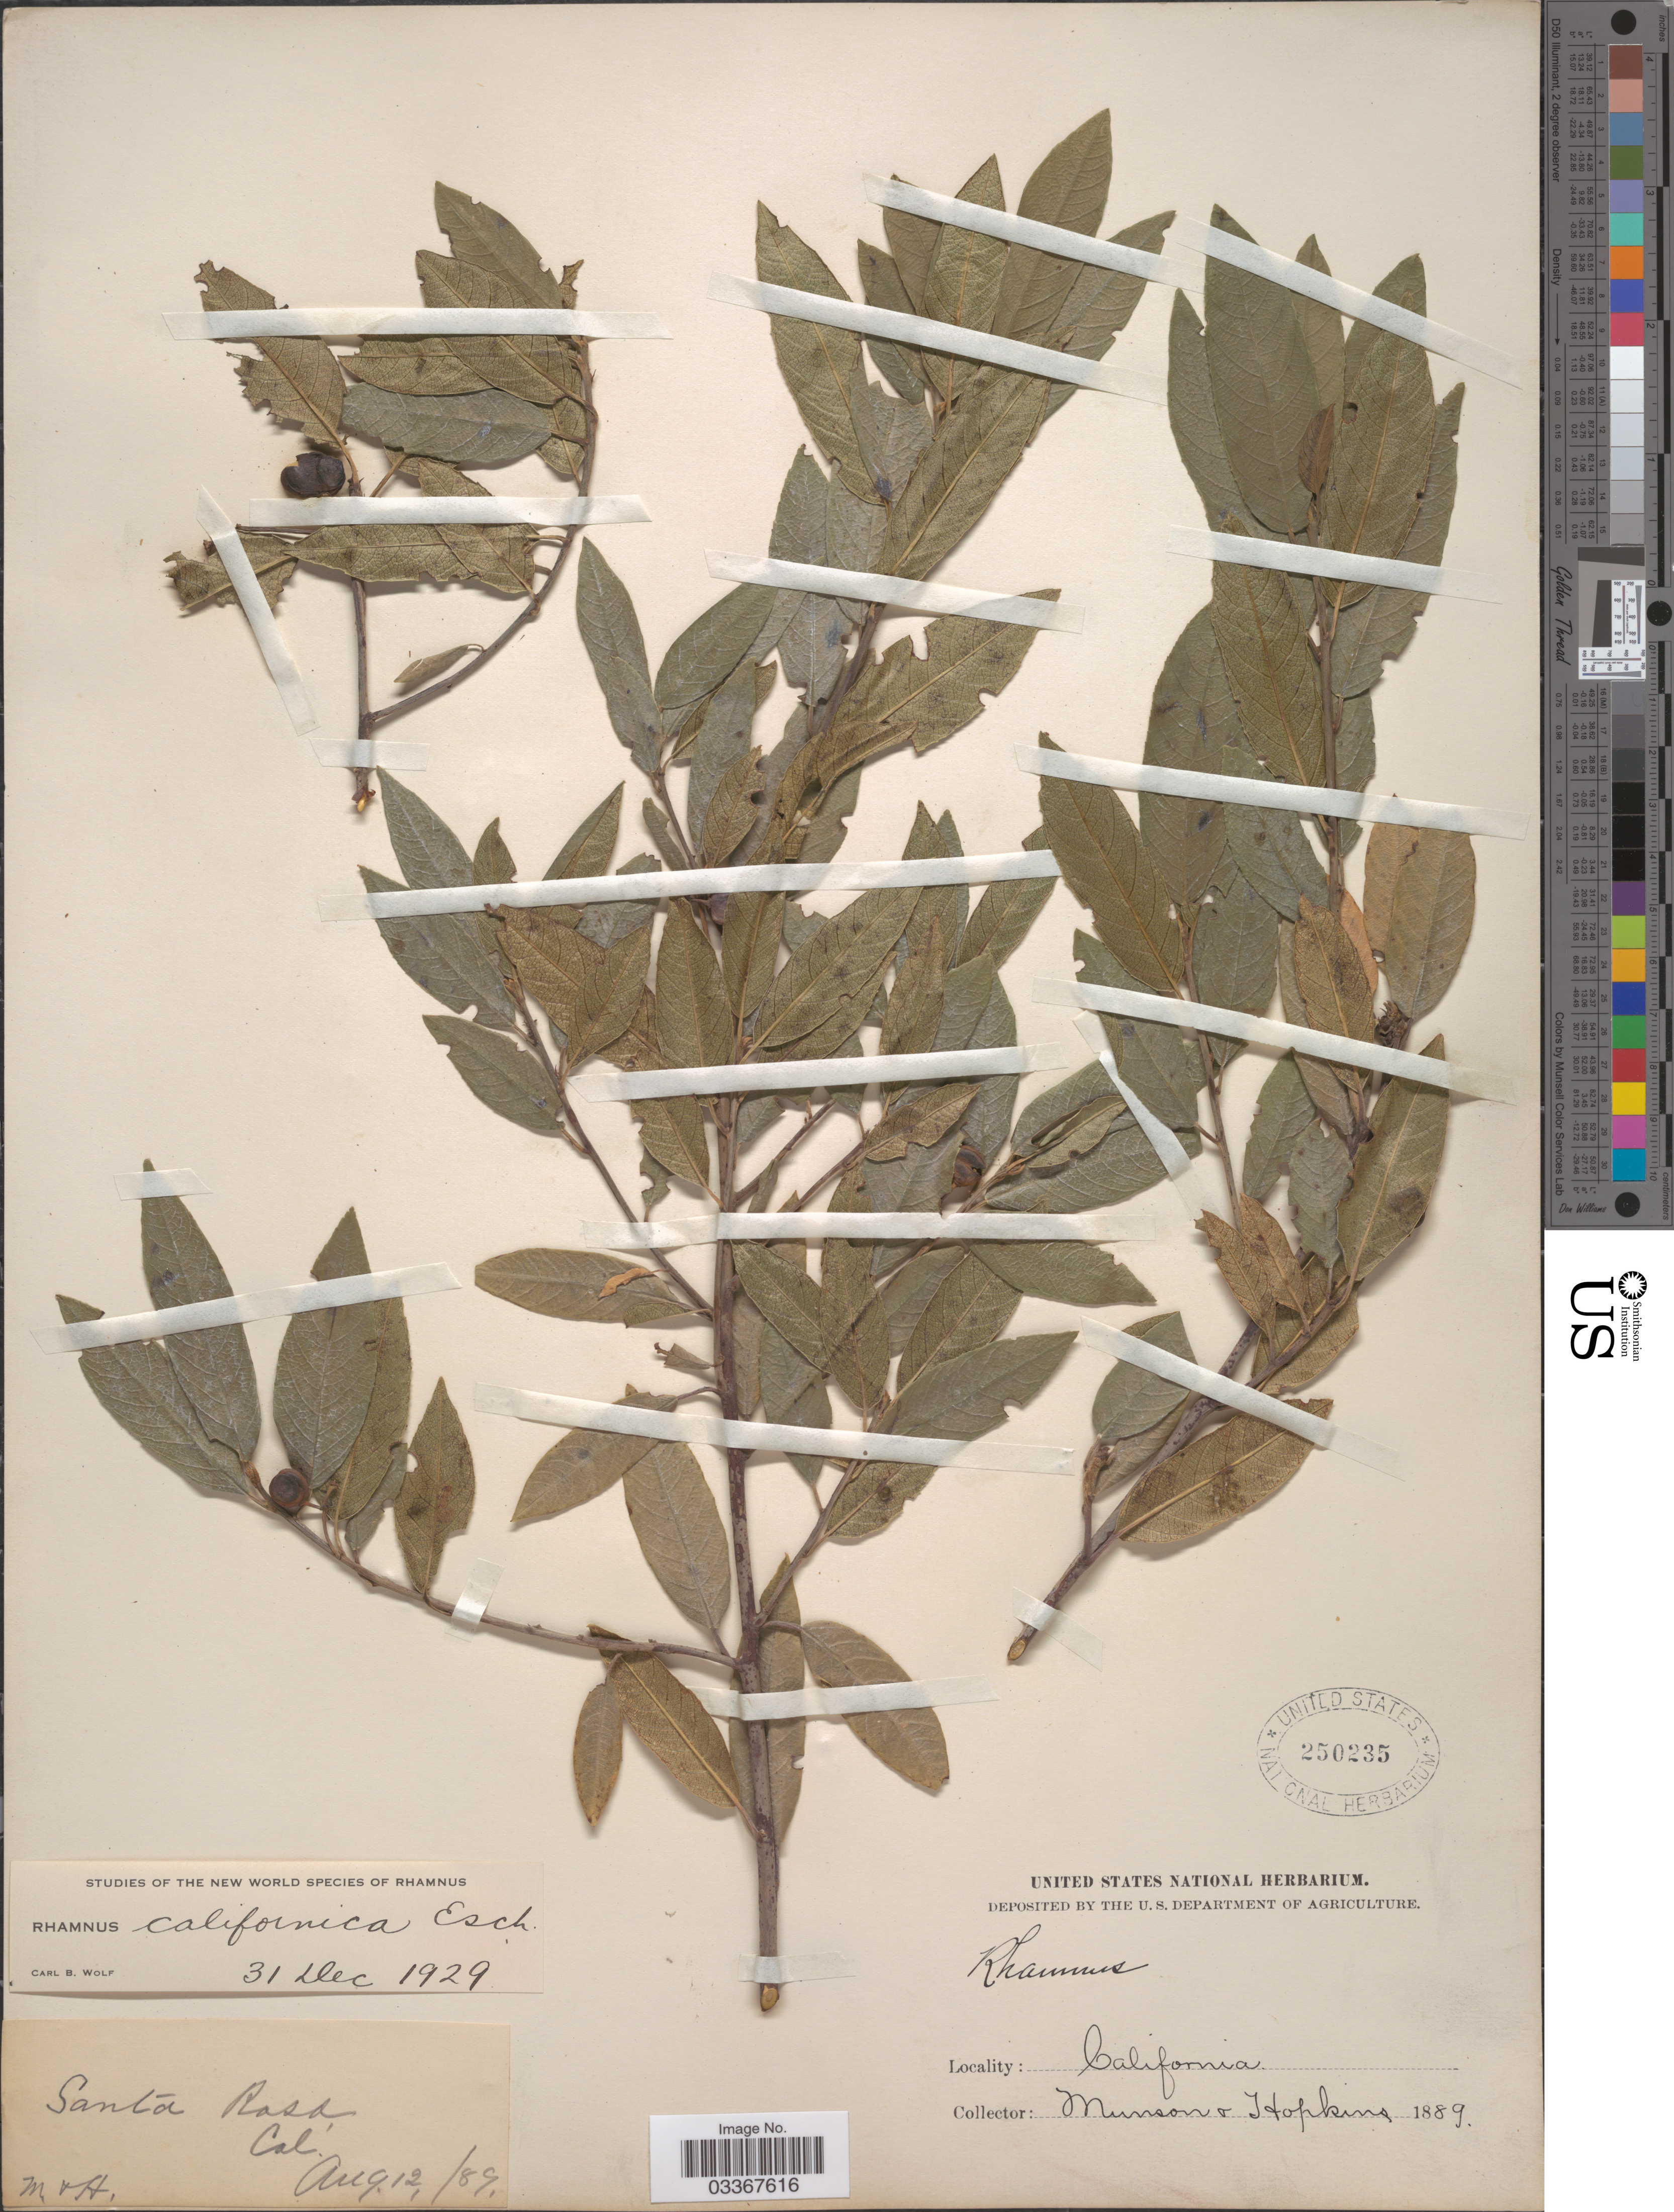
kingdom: Plantae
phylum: Tracheophyta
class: Magnoliopsida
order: Rosales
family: Rhamnaceae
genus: Frangula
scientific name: Frangula californica subsp. californica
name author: (Eschsch.) A. Gray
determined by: Strong, Mark T., (BOT), Smithsonian Institution - National Museum of Natural History (UNITED STATES)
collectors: -. Munson & -. Hopkins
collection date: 1889-08-12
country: United States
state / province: California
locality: Santa Rosa.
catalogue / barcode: US 250235